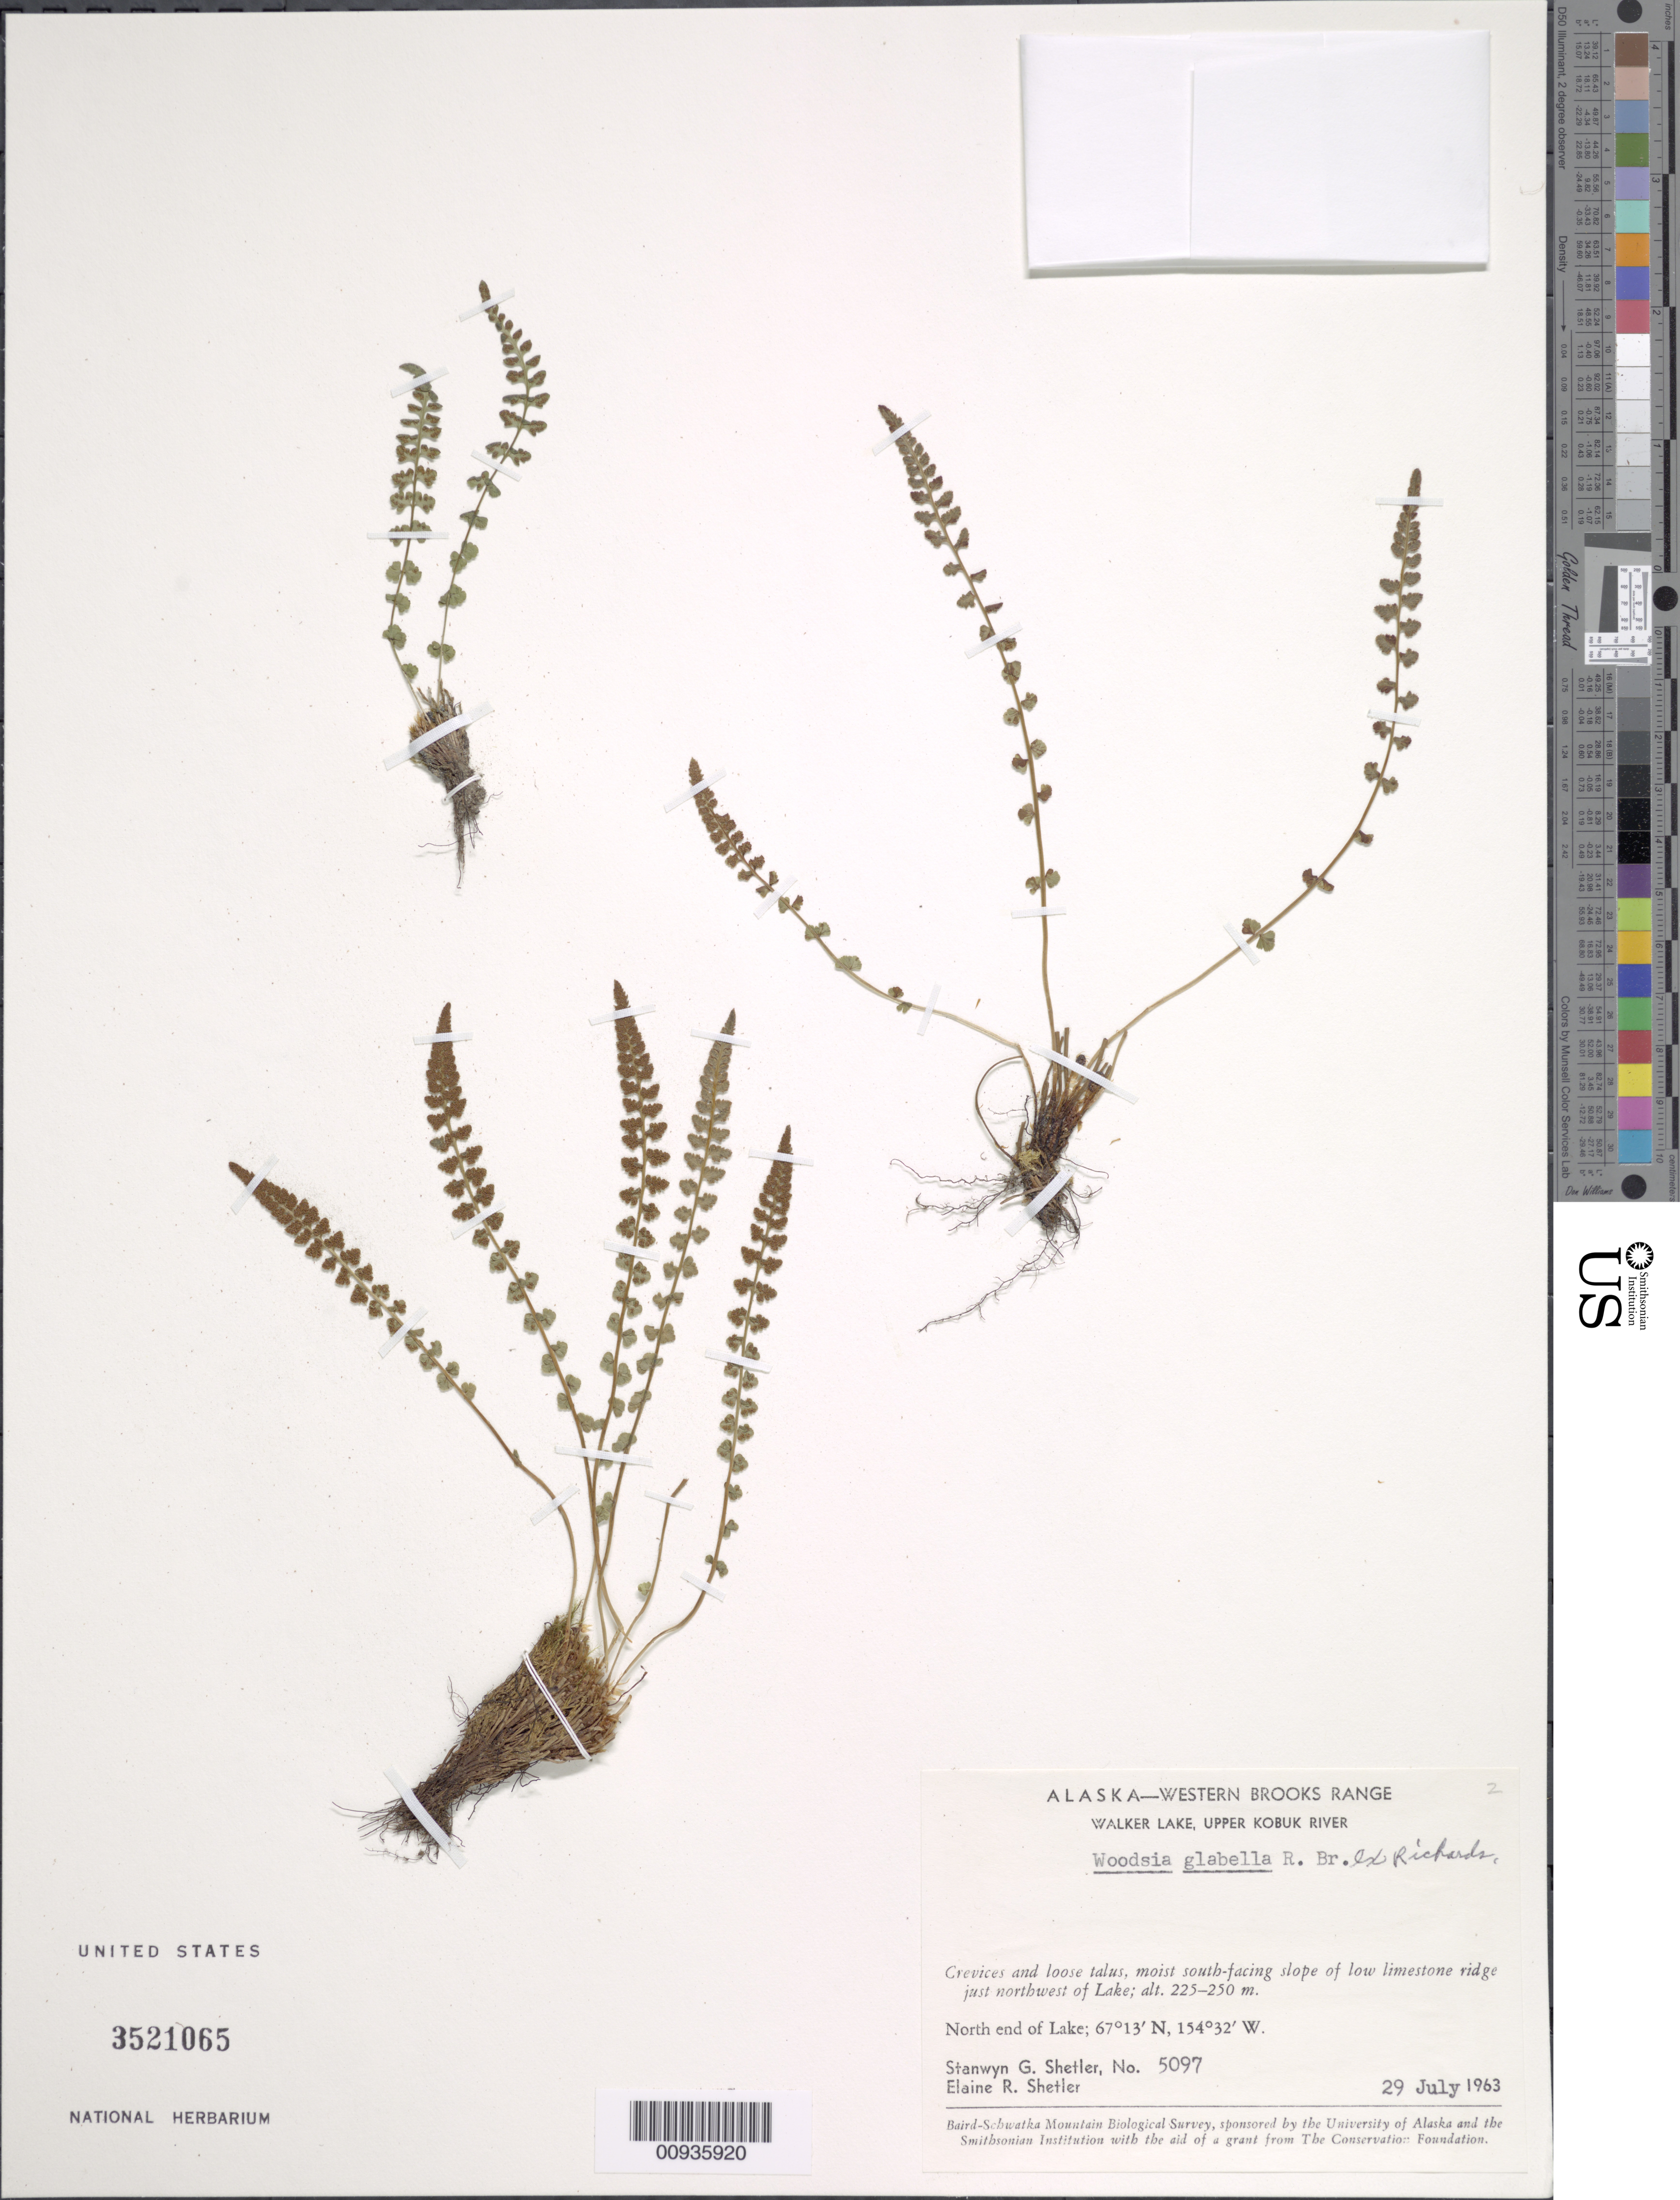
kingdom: Plantae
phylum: Tracheophyta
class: Polypodiopsida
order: Polypodiales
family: Woodsiaceae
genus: Woodsia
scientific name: Woodsia glabella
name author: R. Br.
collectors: S. Shetler & E. R. Shetler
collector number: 5097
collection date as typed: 29 Jul 1963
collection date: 1963-07-29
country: United States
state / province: Alaska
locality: North end of Walker Lake. Western Brooks Range, Upper Kobuk River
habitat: Crevices and loose talus, moist south-facing slope of low limestone ridge just northwest of Lake.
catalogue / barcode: US 3521065